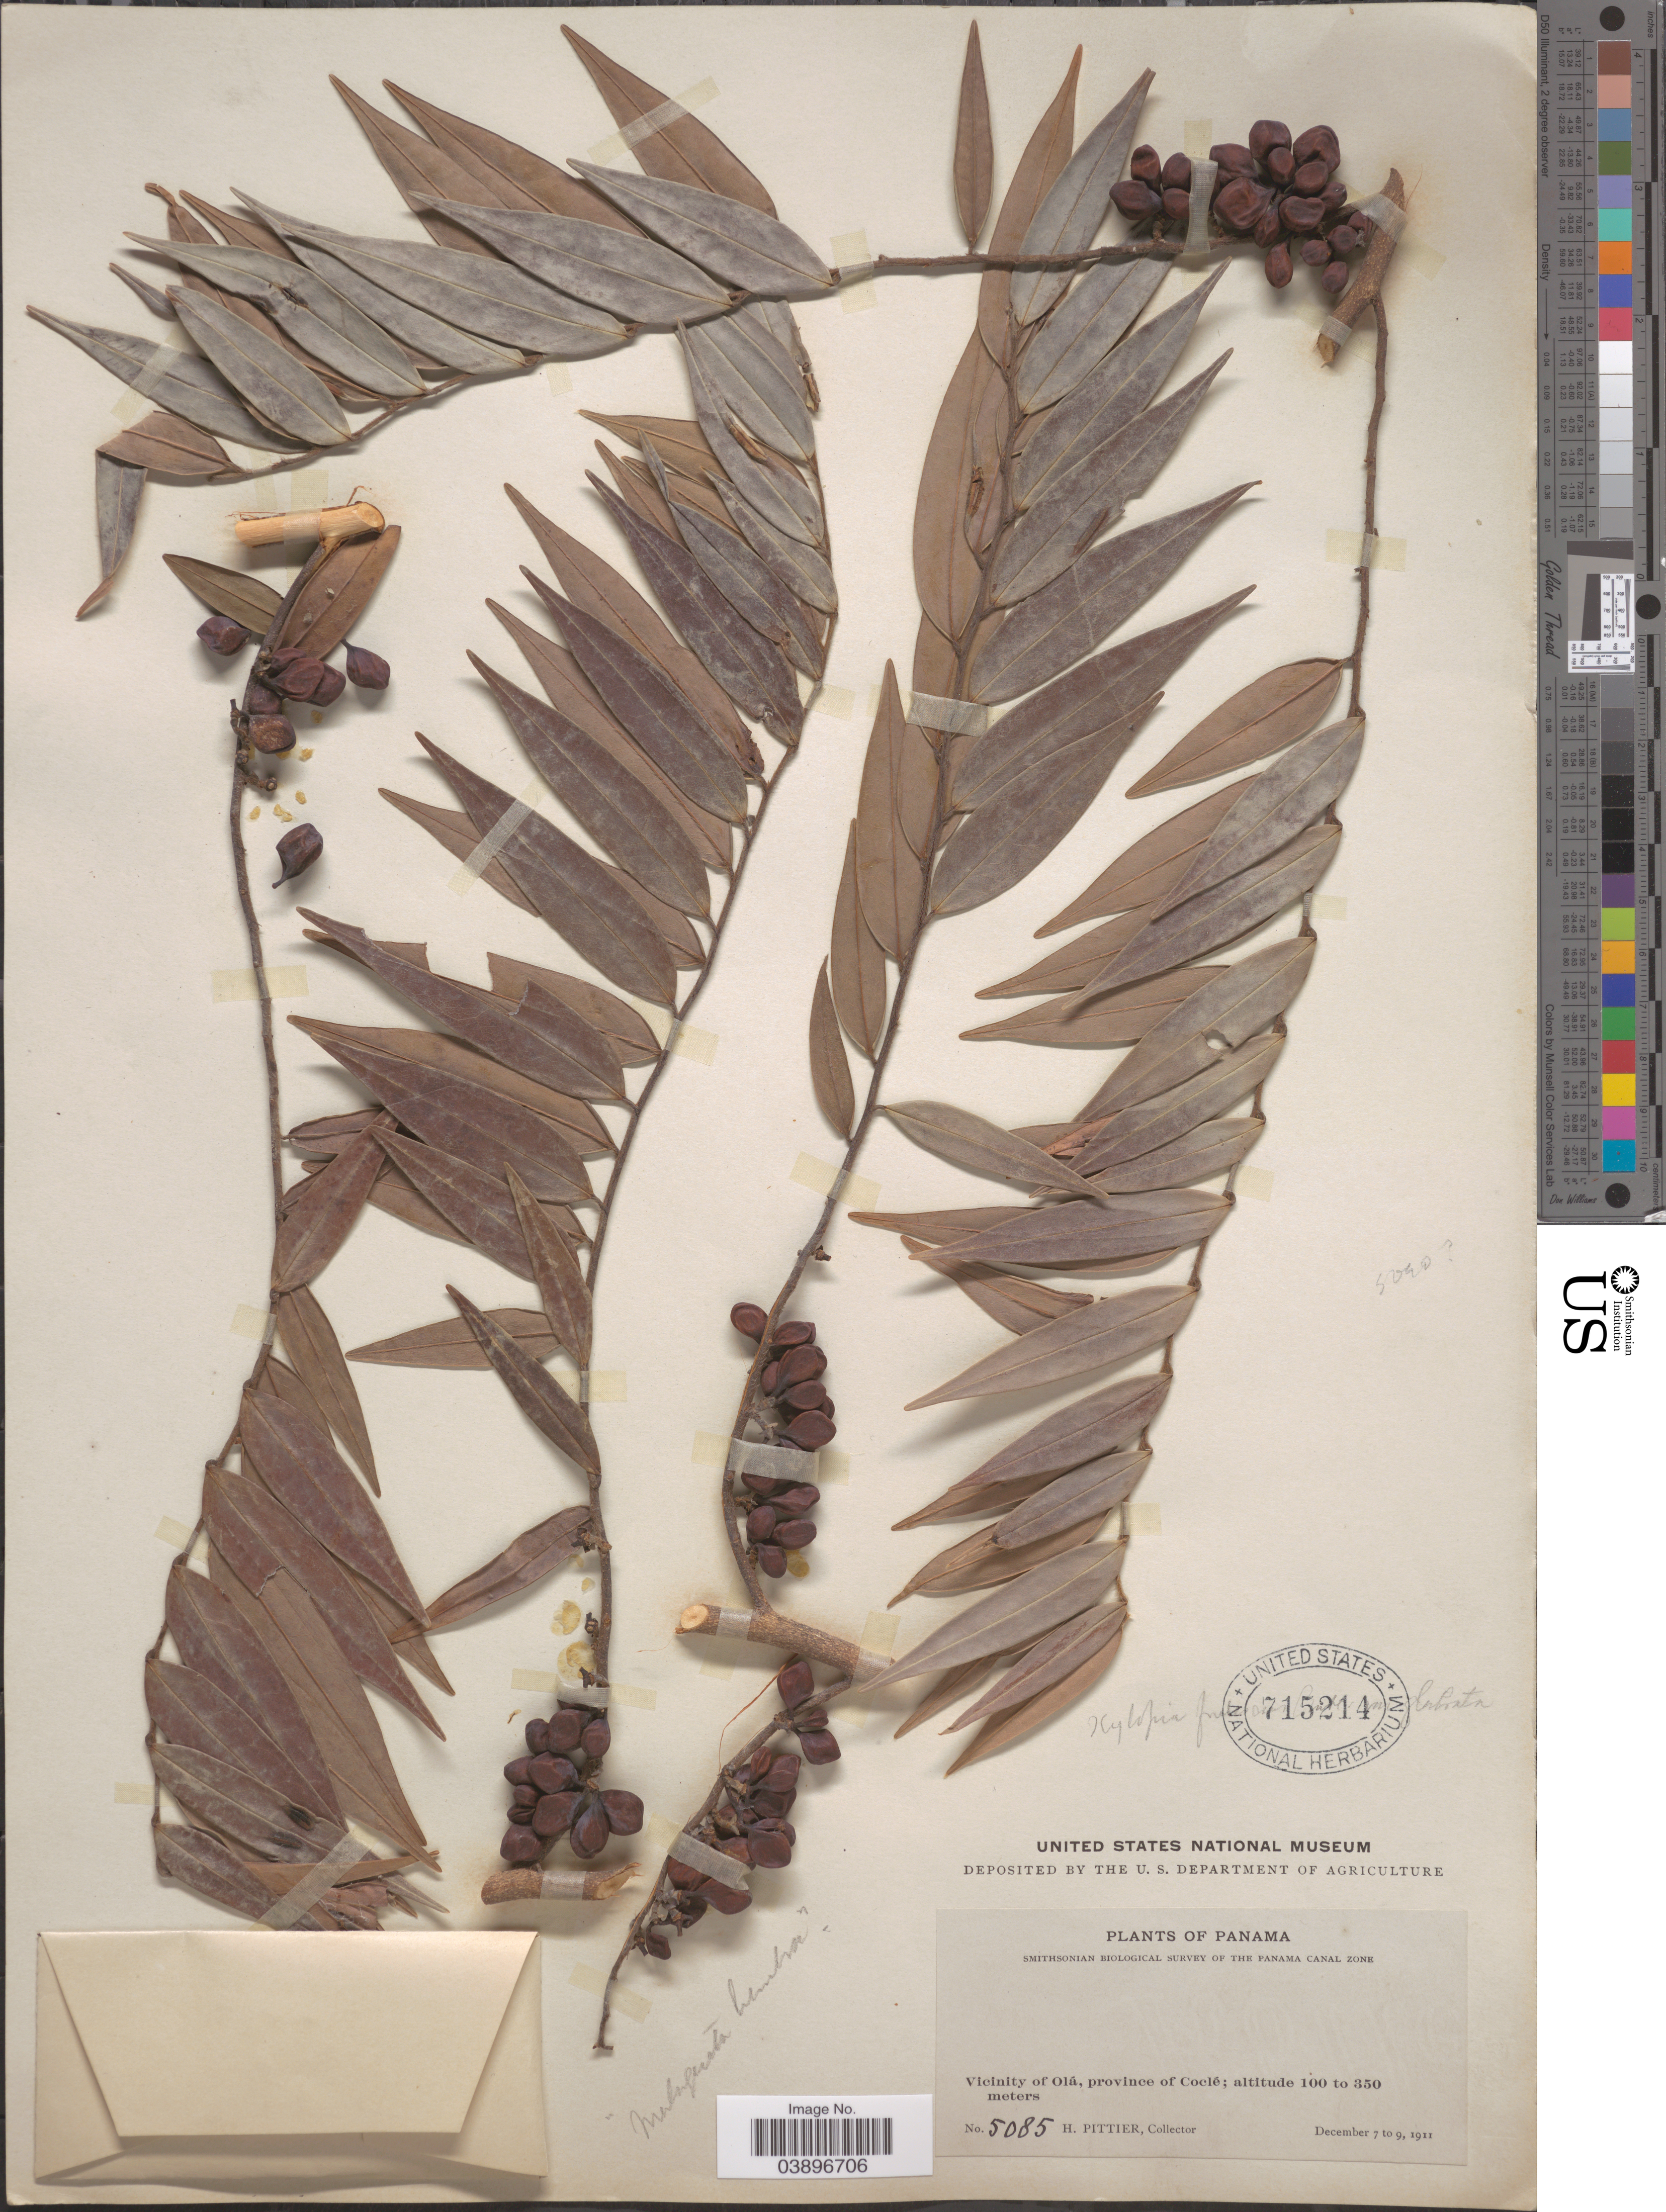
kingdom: Plantae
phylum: Tracheophyta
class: Magnoliopsida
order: Magnoliales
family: Annonaceae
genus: Xylopia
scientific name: Xylopia frutescens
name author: Aubl.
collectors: H. F. Pittier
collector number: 5085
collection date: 1911-12-07/1911-12-09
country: Panama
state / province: Cocle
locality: The Panama Canal Zone. Vicinity of Olá.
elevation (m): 100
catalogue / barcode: US 715214